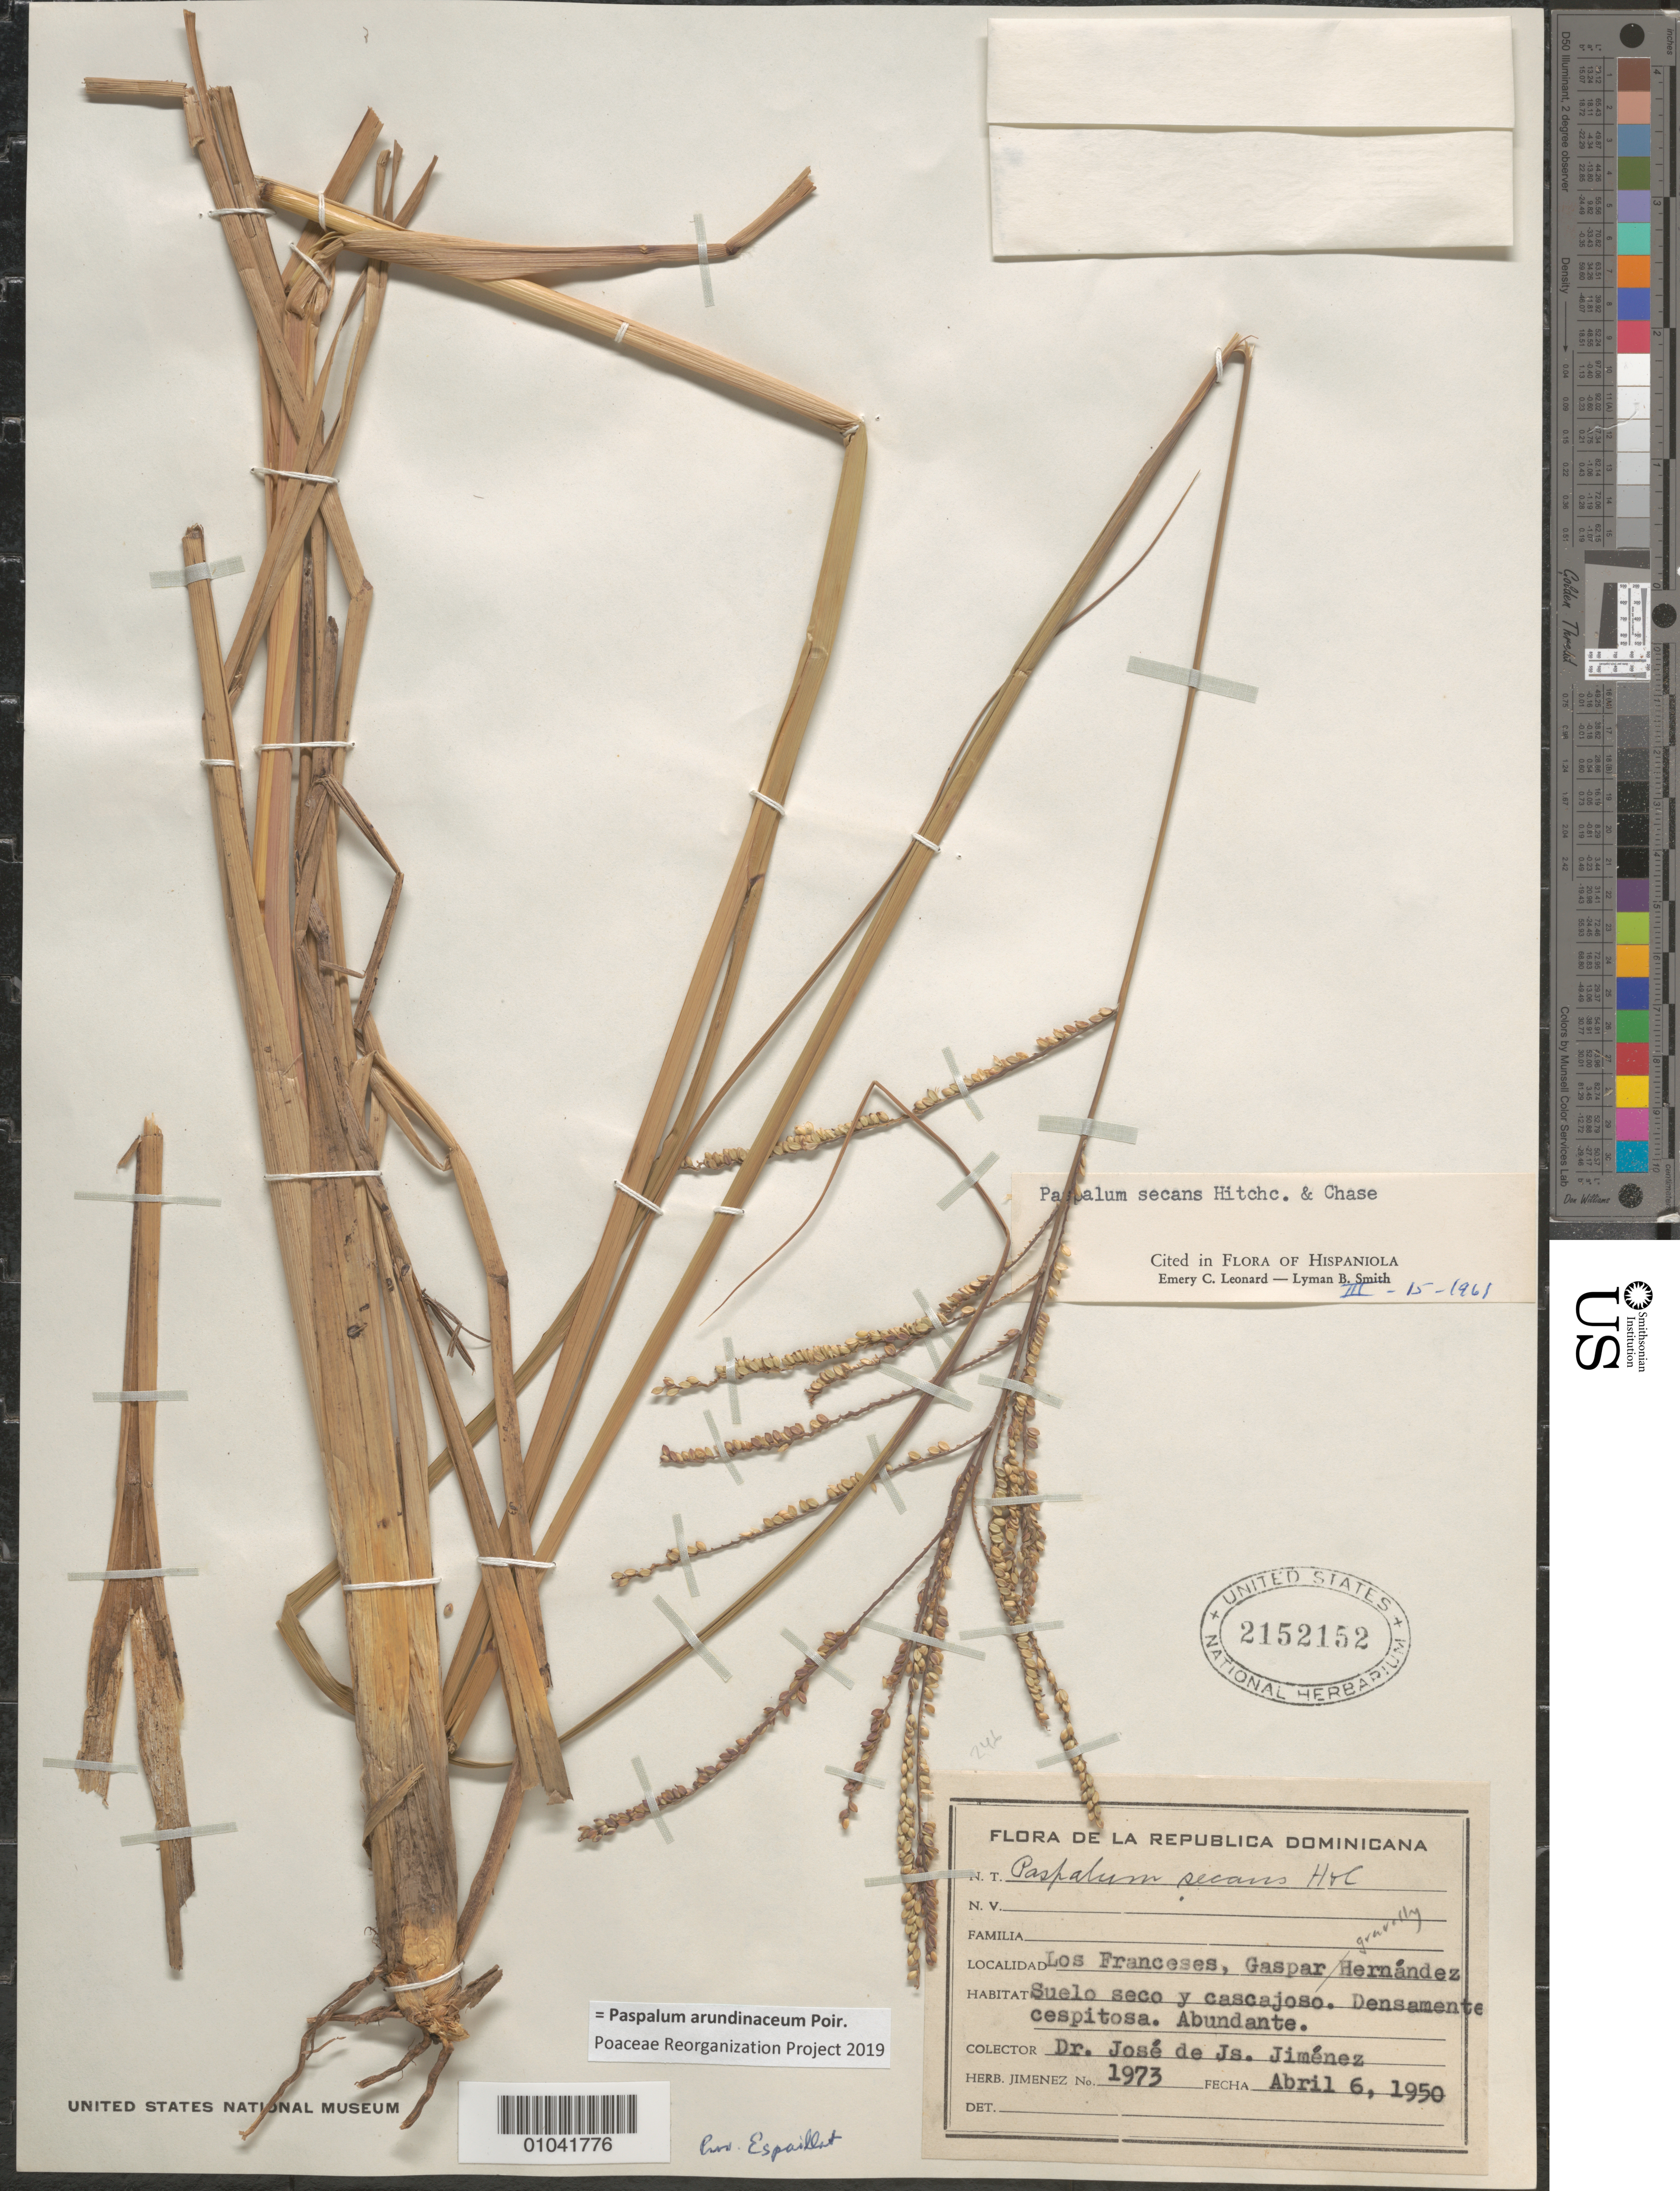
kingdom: Plantae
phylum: Tracheophyta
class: Liliopsida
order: Poales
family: Poaceae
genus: Paspalum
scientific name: Paspalum secans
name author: Hitchc. & Chase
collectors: J. J. Jiménez Almonte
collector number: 1973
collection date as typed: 06 Apr 1950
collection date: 1950-04-06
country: Dominican Republic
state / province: Espaillat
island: Hispaniola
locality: Los Franceses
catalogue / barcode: US 2152152